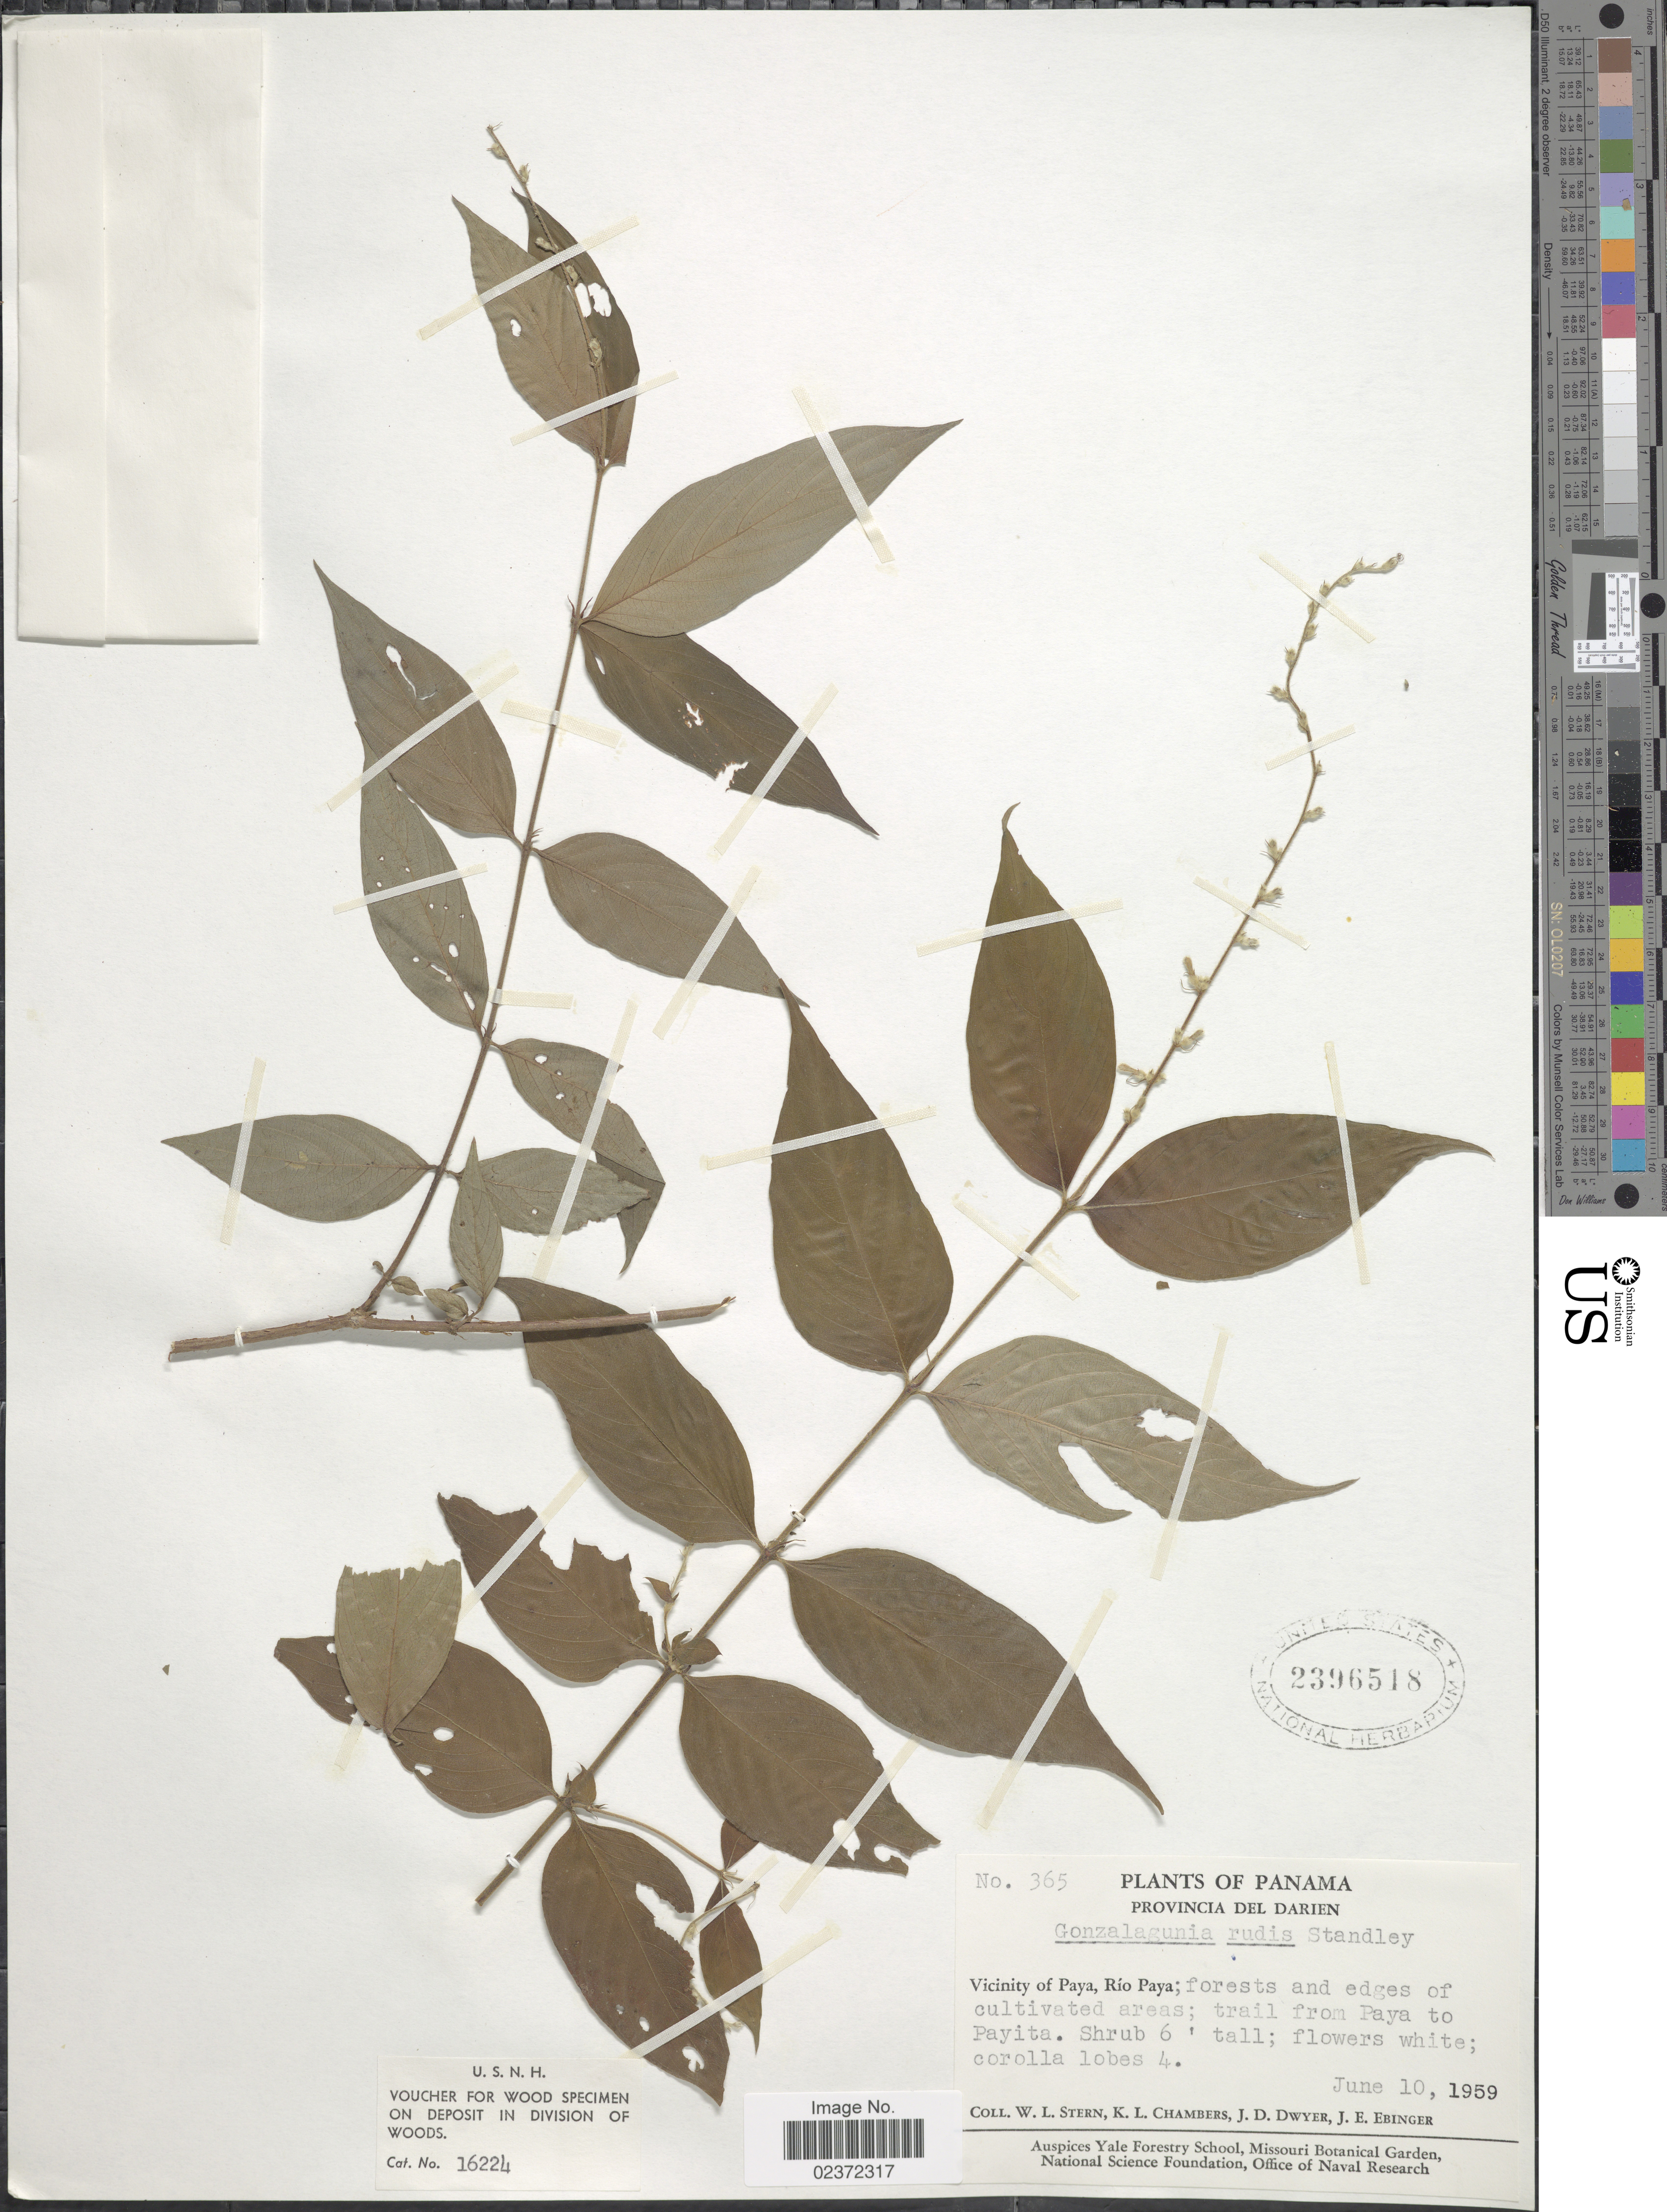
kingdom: Plantae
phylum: Tracheophyta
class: Magnoliopsida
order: Gentianales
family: Rubiaceae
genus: Duggena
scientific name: Duggena rudis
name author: Standl.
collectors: W. L. Stern, K. Chambers, J. D. Dwyer & J. Ebinger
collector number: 365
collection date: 1959-06-10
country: Panama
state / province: Darién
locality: Vicinity of Paya, Rio Paya; forests and edges of cultivated areas; trail from Paya to Payita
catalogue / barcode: US 2396518